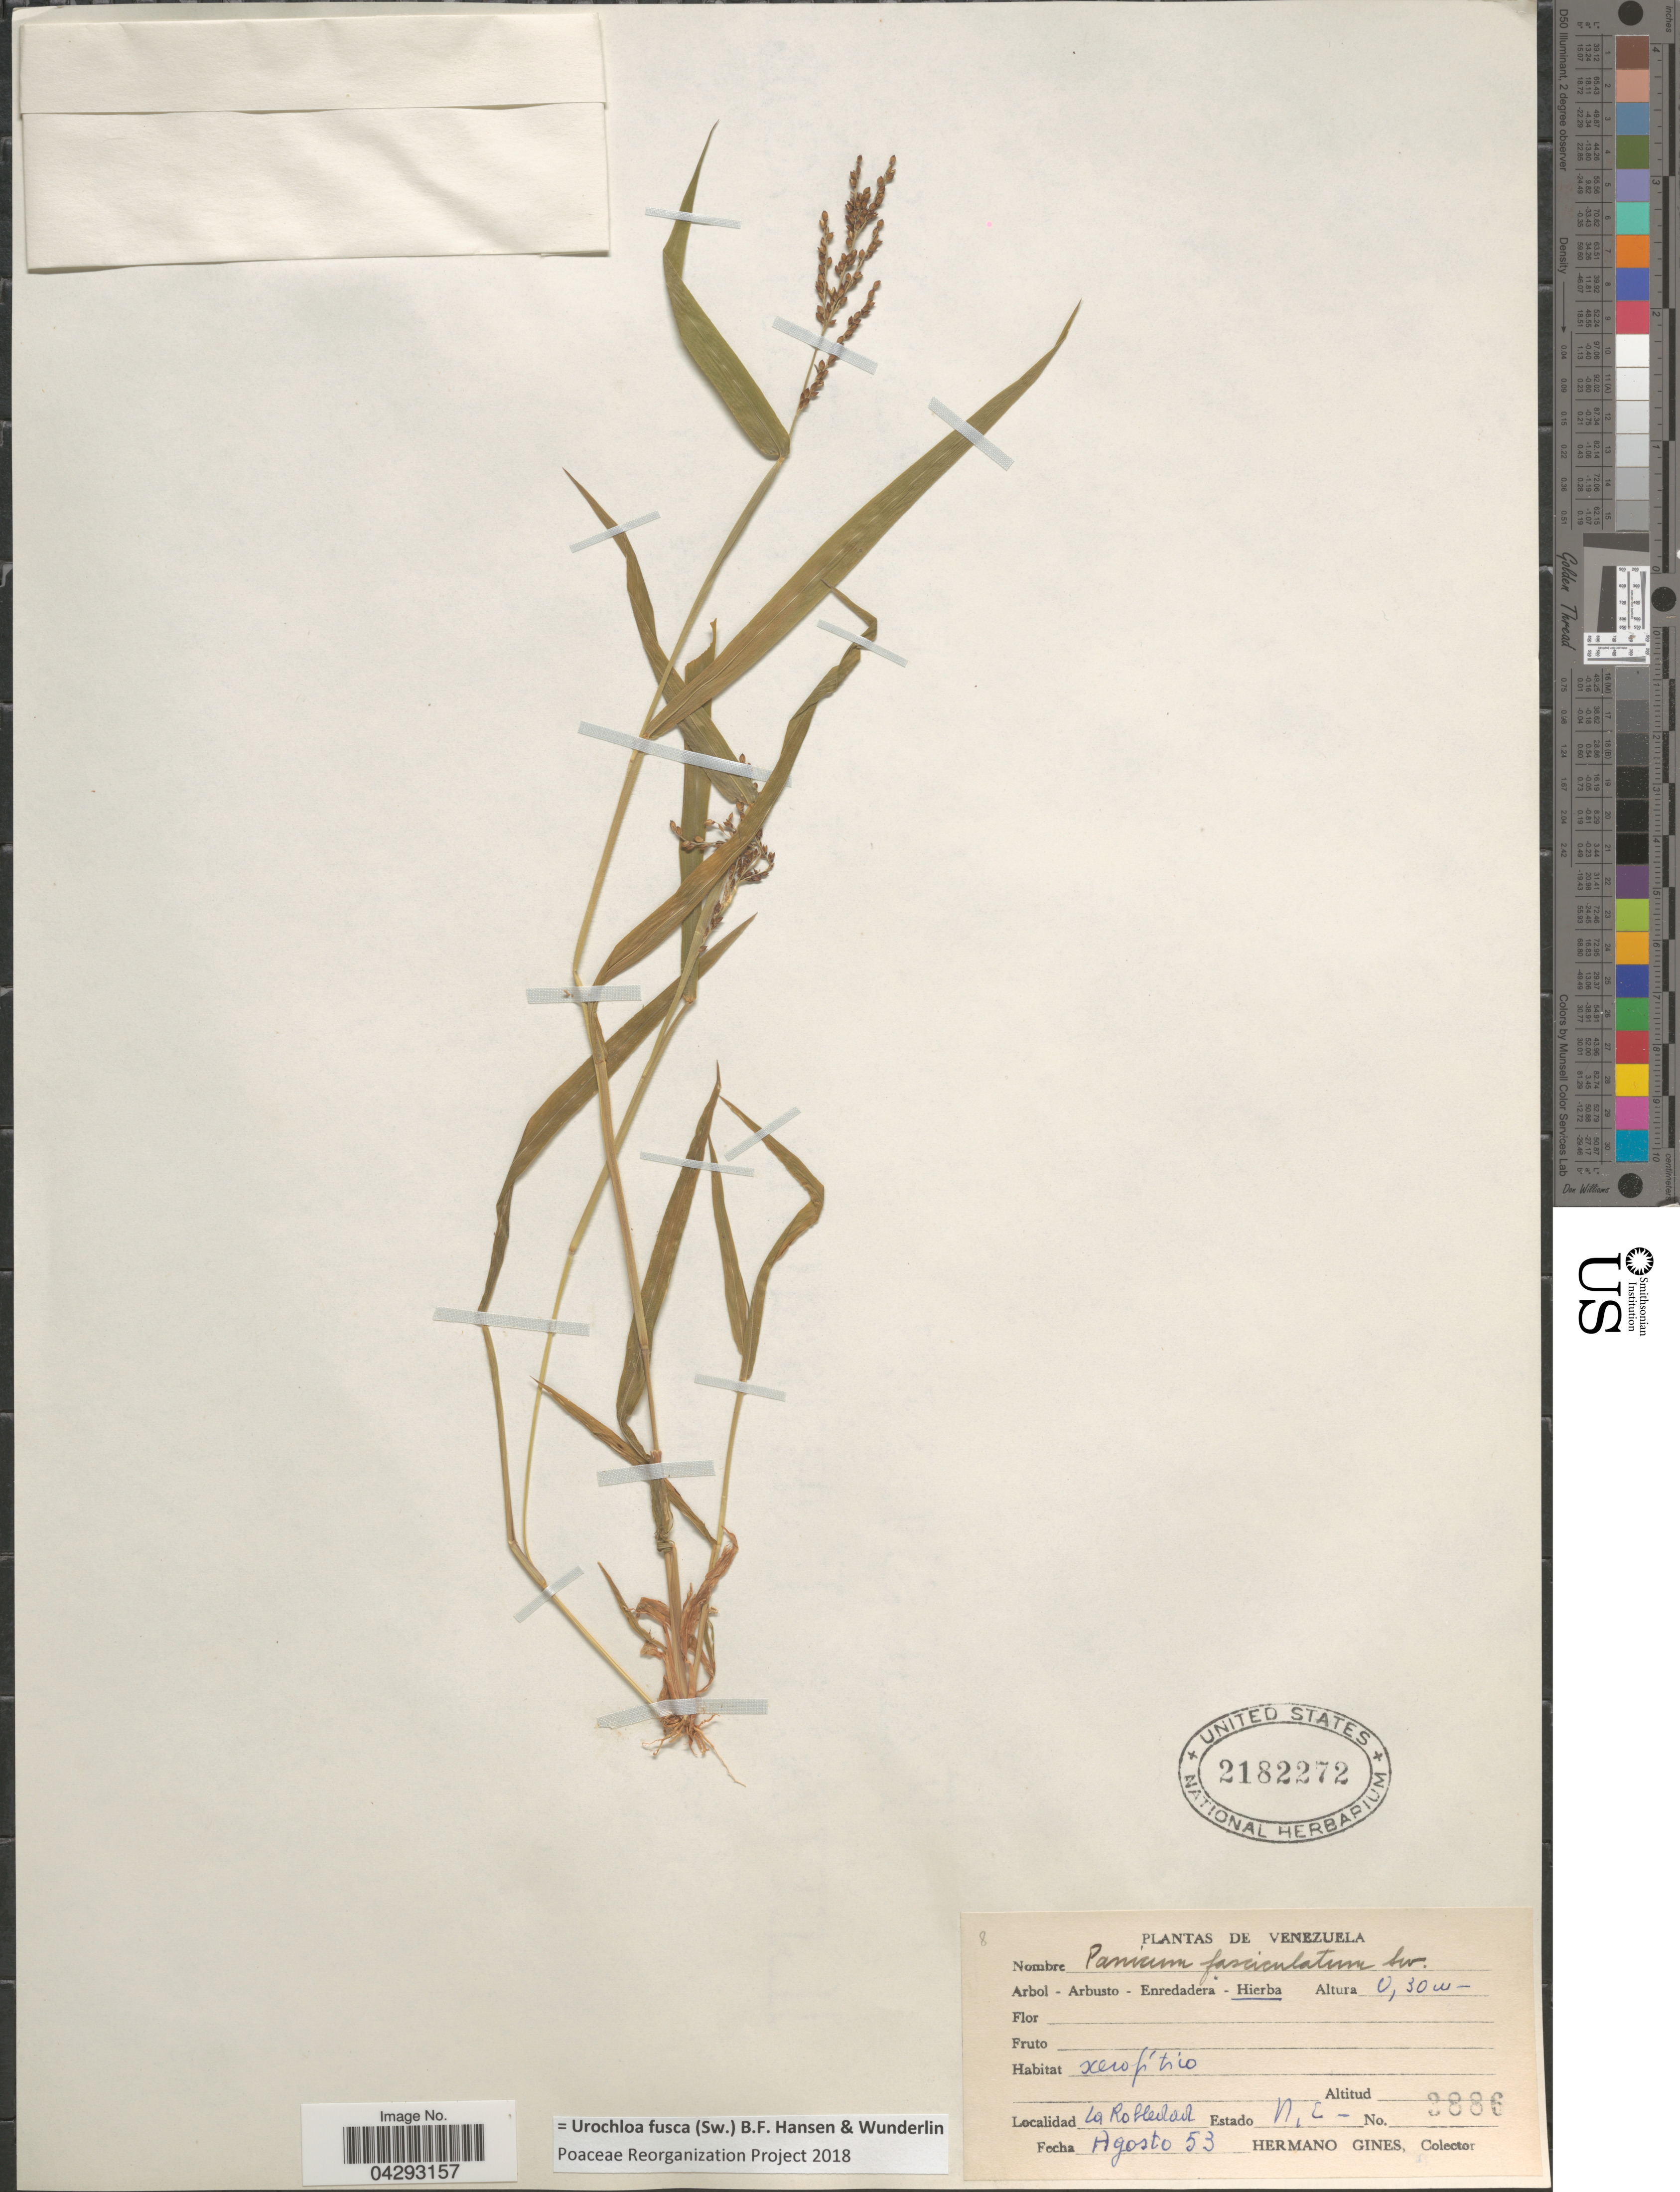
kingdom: Plantae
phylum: Tracheophyta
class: Liliopsida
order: Poales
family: Poaceae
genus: Urochloa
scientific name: Urochloa fusca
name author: (Sw.) B.F. Hansen & Wunderlin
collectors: Bro. Gines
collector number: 3886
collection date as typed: Transcribed d/m/y: /8/53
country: Venezuela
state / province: Nueva Esparta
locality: La Rolledad. Estado N. E.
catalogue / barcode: US 2182272